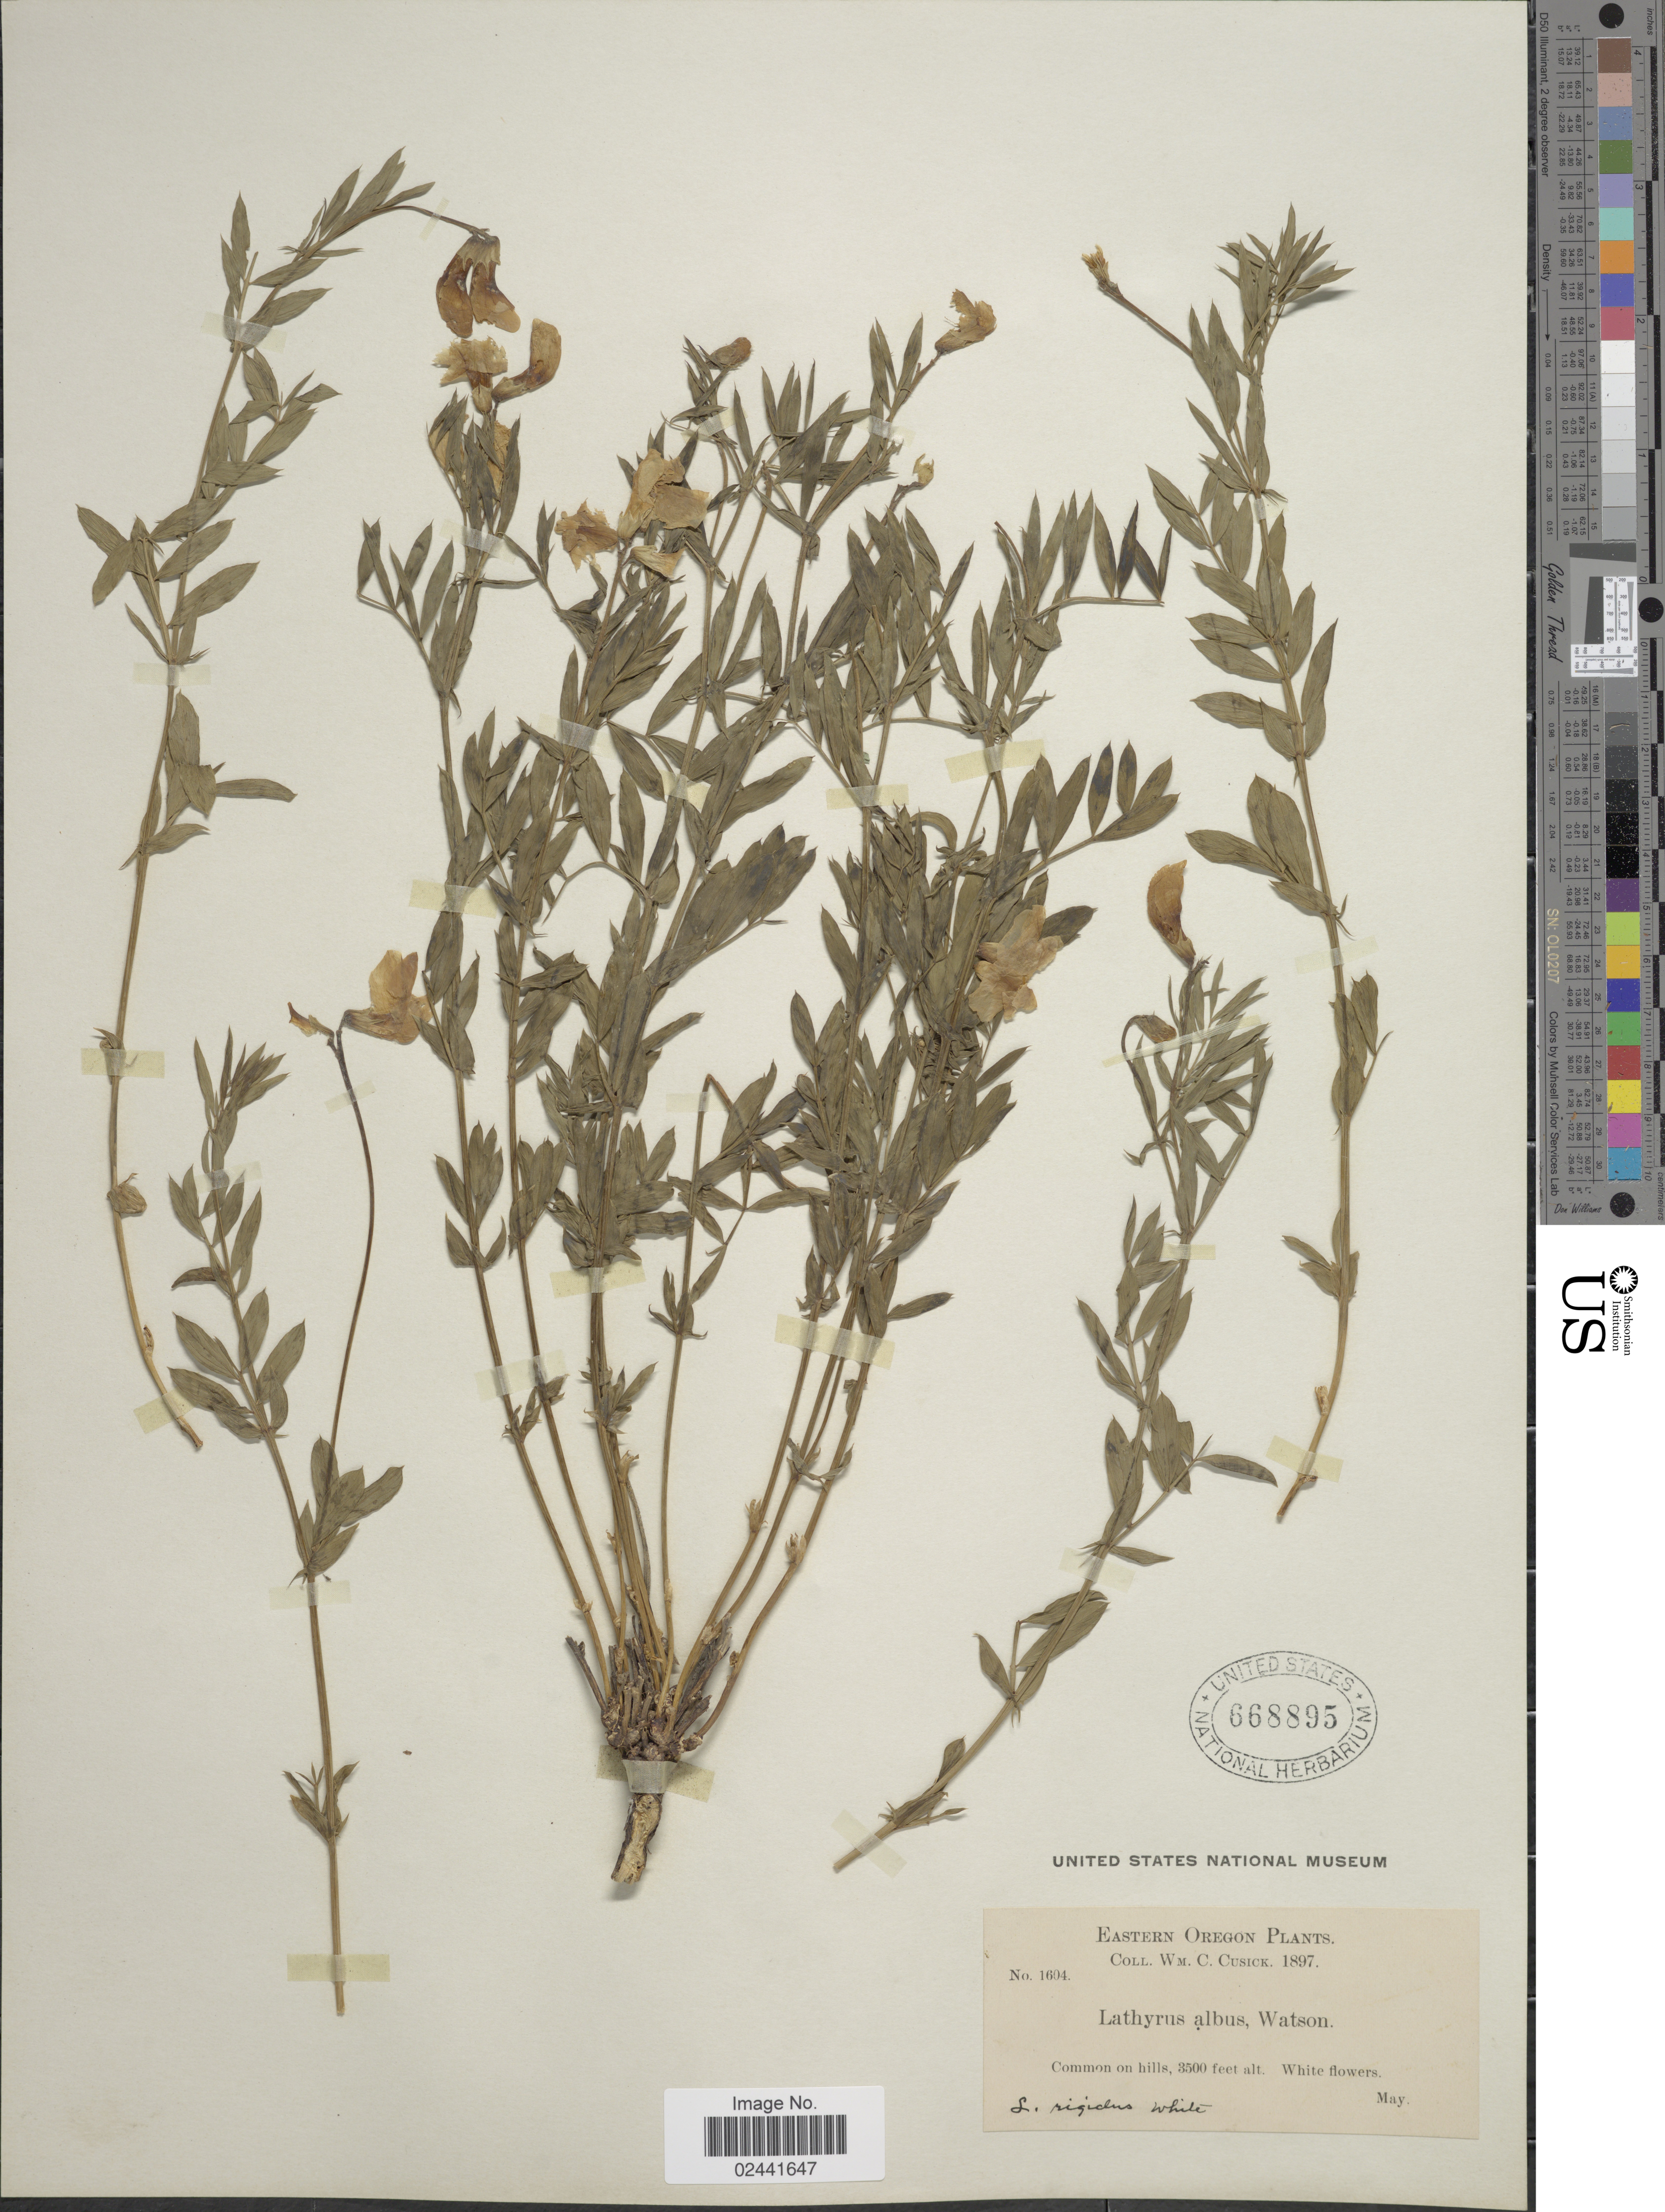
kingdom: Plantae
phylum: Tracheophyta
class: Magnoliopsida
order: Fabales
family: Fabaceae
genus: Lathyrus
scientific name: Lathyrus rigidus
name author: T.G. White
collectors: W. C. Cusick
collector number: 1604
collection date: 1897-05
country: United States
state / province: Oregon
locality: Eastern Oregon, Common on hills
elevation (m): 1067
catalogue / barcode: US 668895